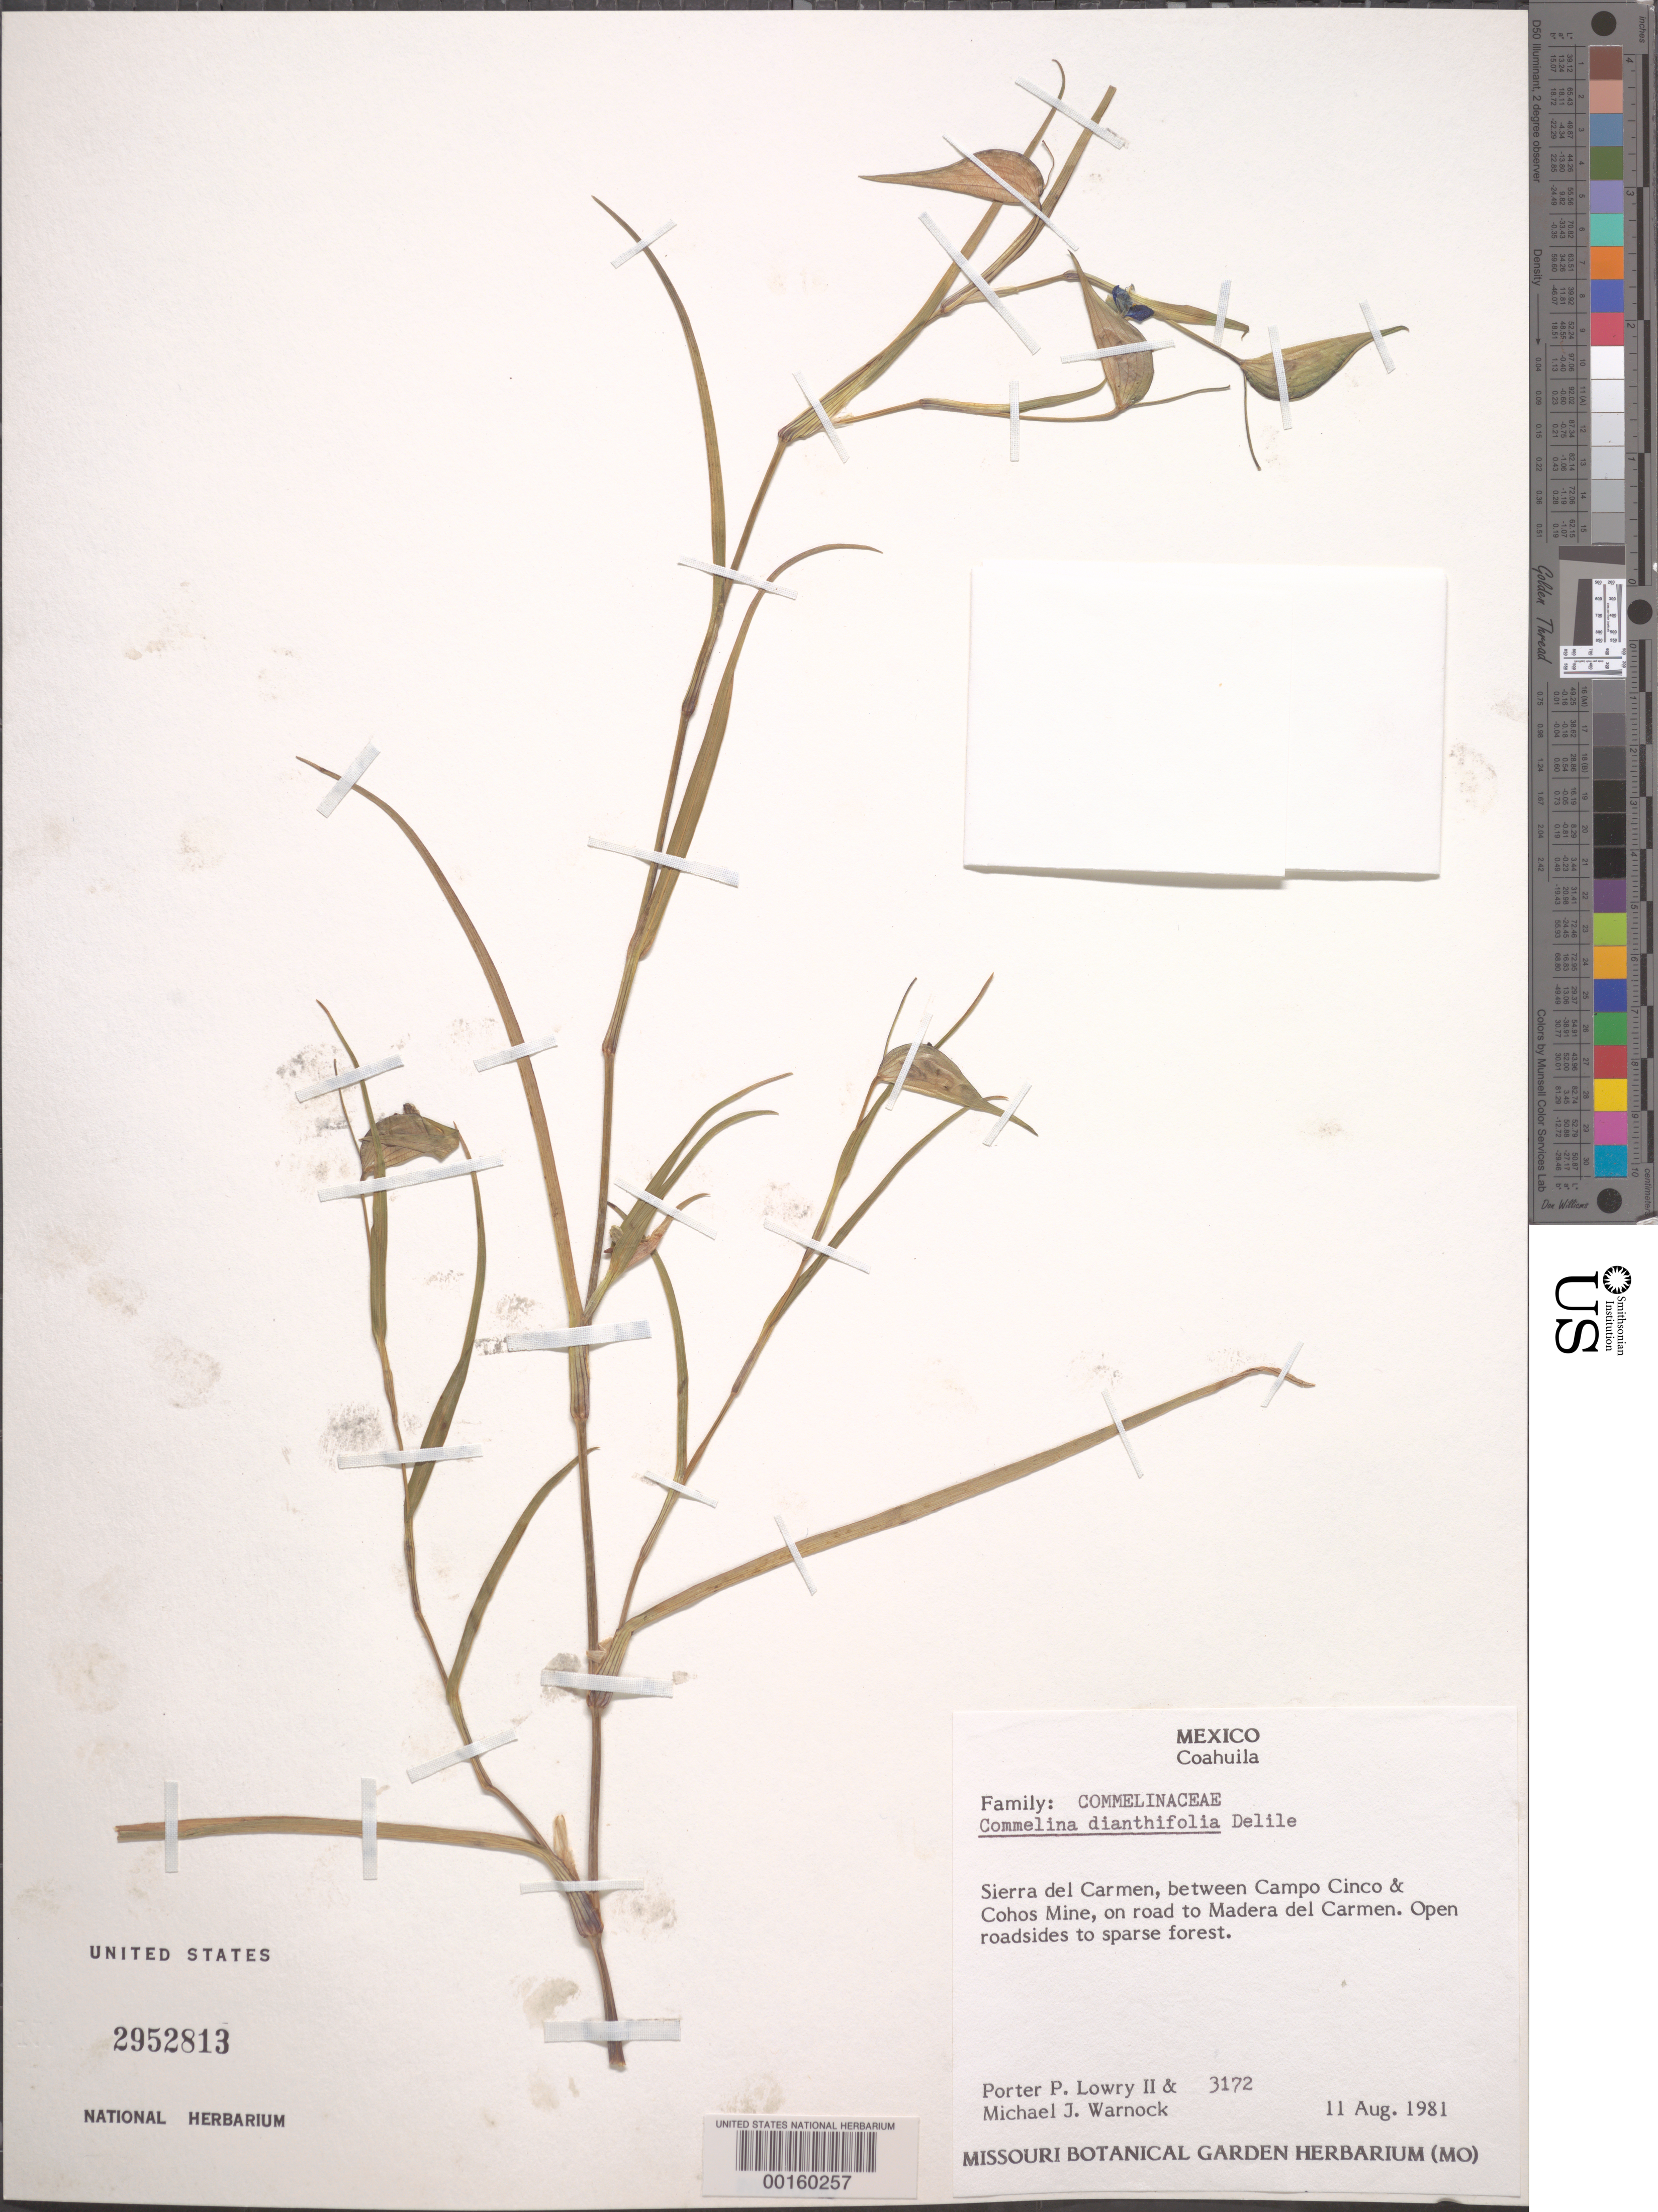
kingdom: Plantae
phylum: Tracheophyta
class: Liliopsida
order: Commelinales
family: Commelinaceae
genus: Commelina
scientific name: Commelina dianthifolia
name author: Redouté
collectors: P. P. Lowry & M. Warnock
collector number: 3172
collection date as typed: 11 Aug 1981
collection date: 1981-08-11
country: Mexico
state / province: Coahuila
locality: Sierra del Carmen, road to Madera del Carmen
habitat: Open roadside to sparse forest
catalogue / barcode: US 2952813